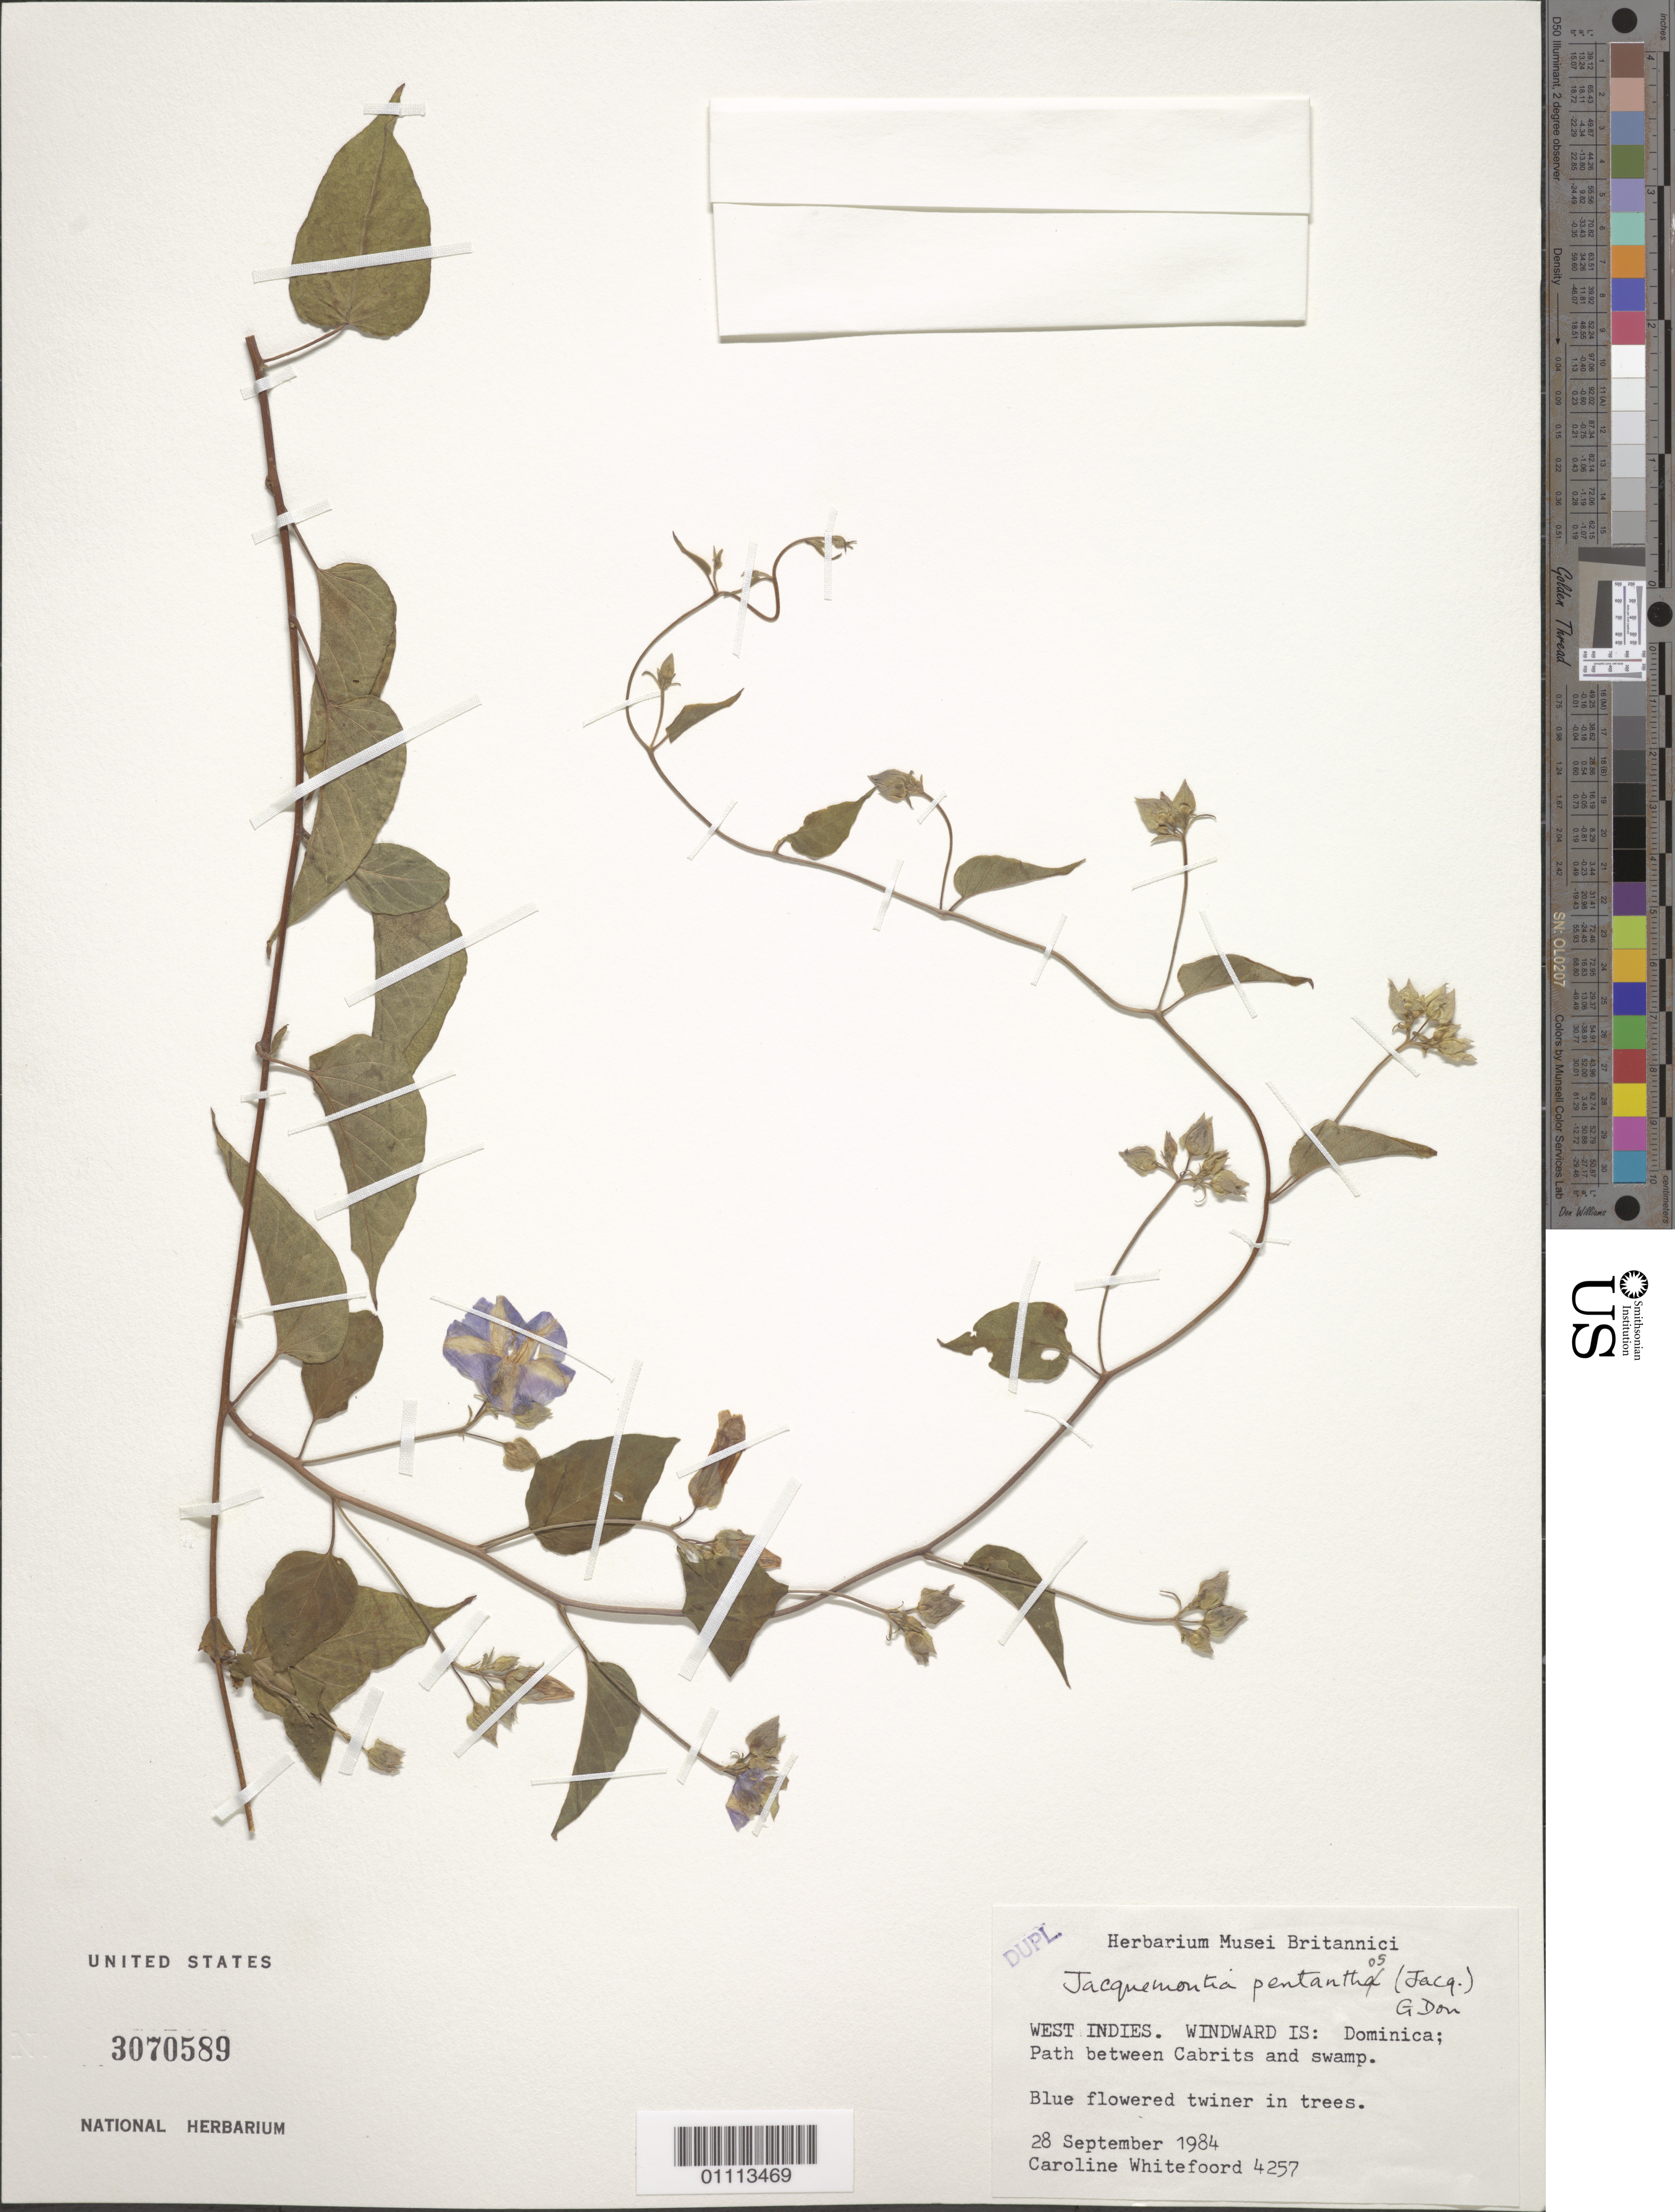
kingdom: Plantae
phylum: Tracheophyta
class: Magnoliopsida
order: Solanales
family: Convolvulaceae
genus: Jacquemontia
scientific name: Jacquemontia pentanthos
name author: (Jacq.) G. Don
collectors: C. Whitefoord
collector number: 4527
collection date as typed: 28 Sep 1984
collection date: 1984-09-28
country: Dominica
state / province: St. John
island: Dominica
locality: Path between Cabrits and swamp.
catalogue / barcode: US 3070589